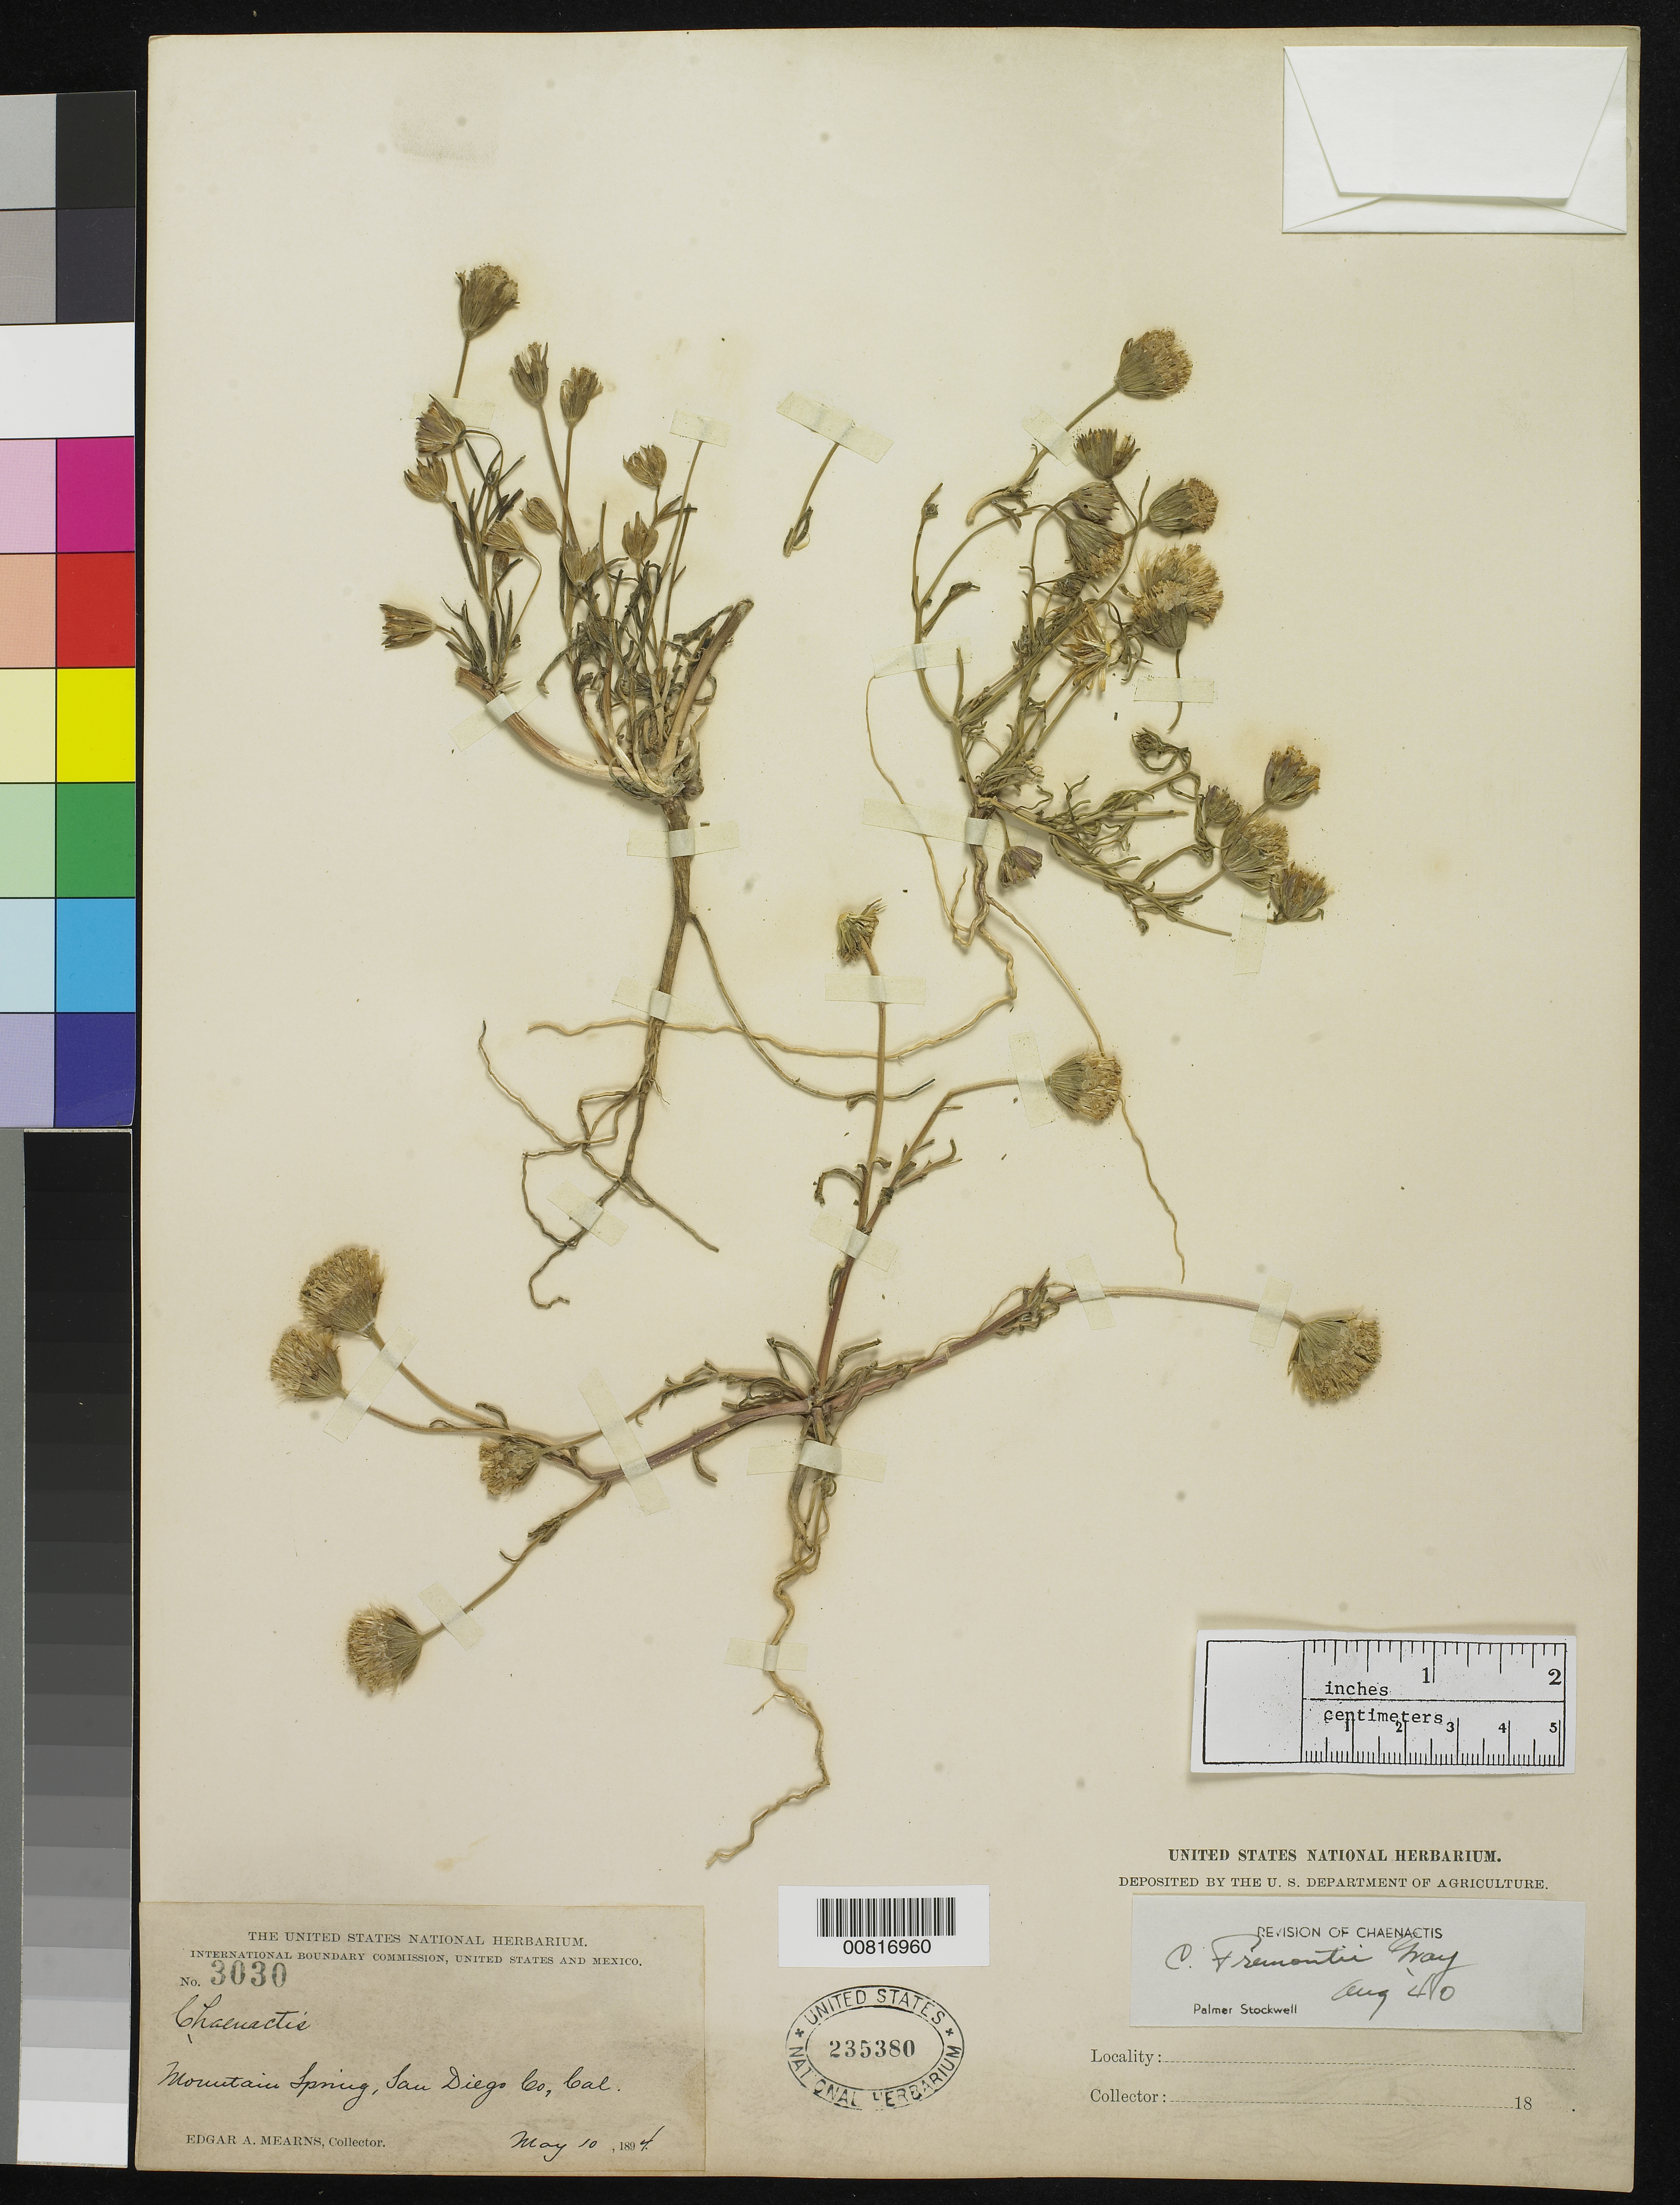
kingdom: Plantae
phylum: Tracheophyta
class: Magnoliopsida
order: Asterales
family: Asteraceae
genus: Chaenactis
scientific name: Chaenactis fremontii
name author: A. Gray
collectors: E. A. Mearns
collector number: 3030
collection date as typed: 10 May 1894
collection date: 1894-05-10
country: United States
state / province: California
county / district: San Diego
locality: Mountain Spring, San Diego County, California.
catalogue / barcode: US 235380